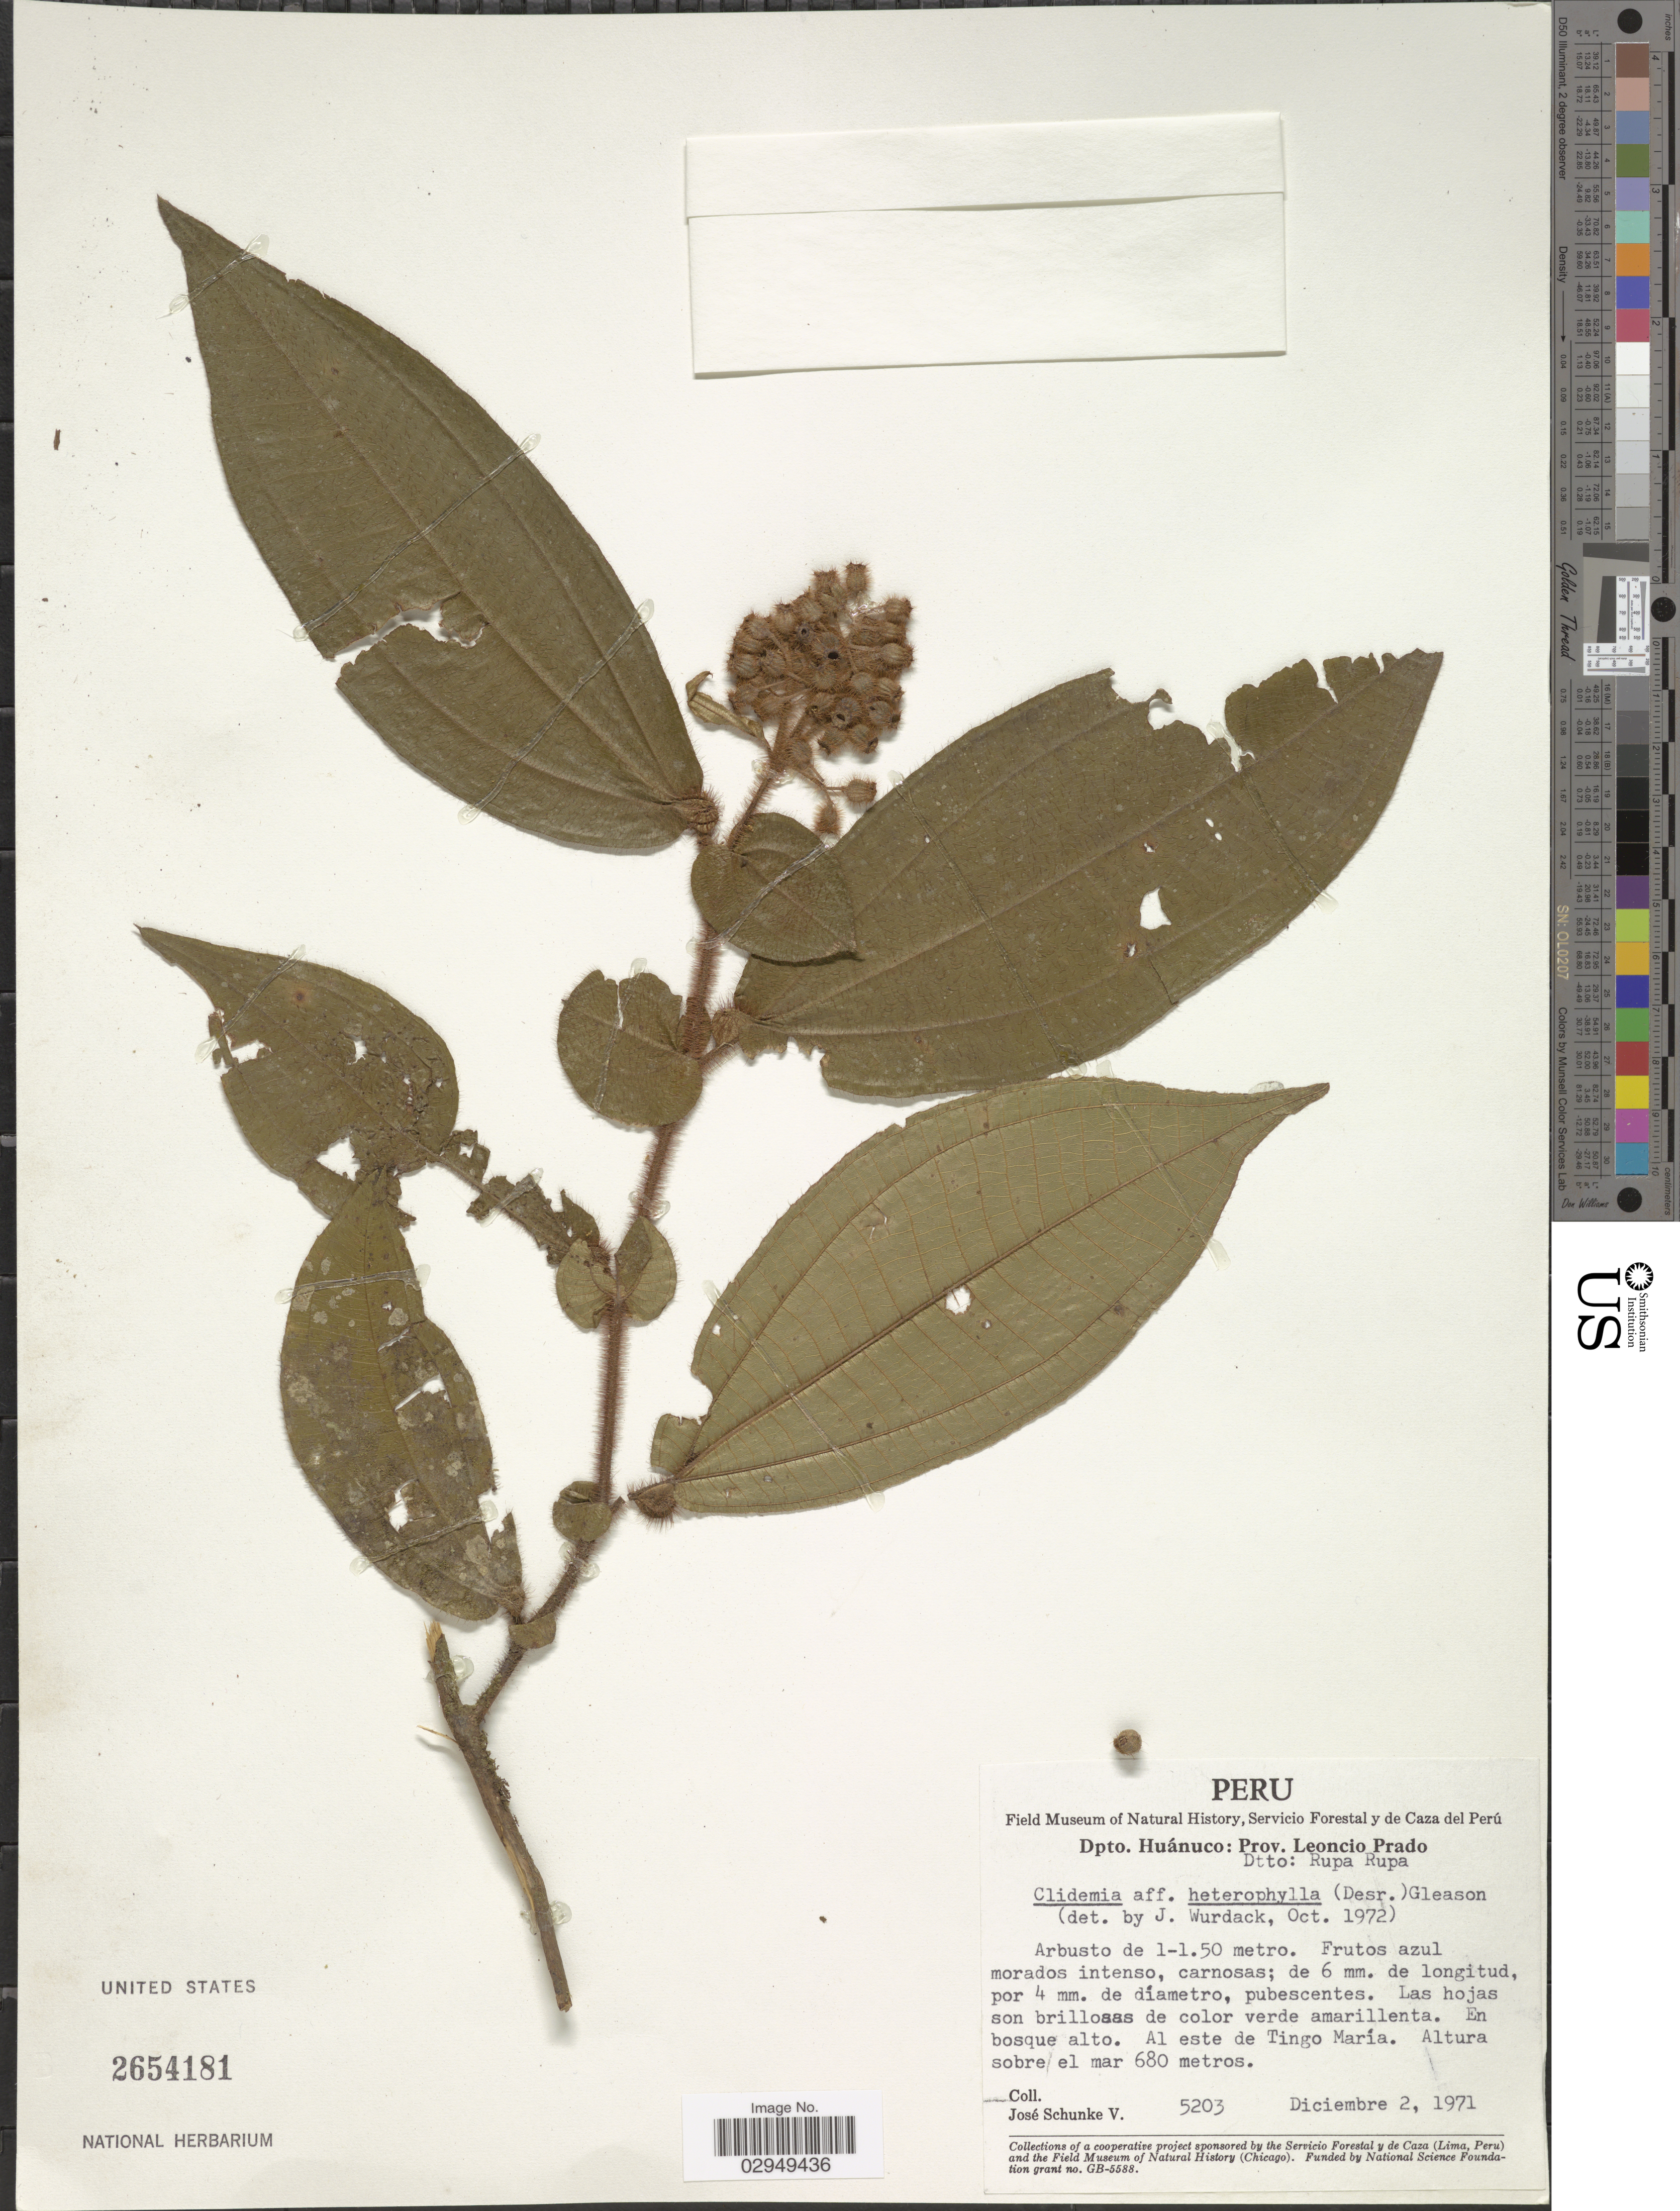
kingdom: Plantae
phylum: Tracheophyta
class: Magnoliopsida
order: Myrtales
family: Melastomataceae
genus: Clidemia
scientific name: Clidemia heterophylla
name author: Steud.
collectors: J. Schunke Vigo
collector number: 5203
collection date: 1971-12-02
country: Peru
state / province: Huánuco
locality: Dpto. Huánuco: Prov. Leoncio Prado. Dtto: Rupa Rupa. Al este de Tingo María.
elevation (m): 680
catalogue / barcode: US 2654181